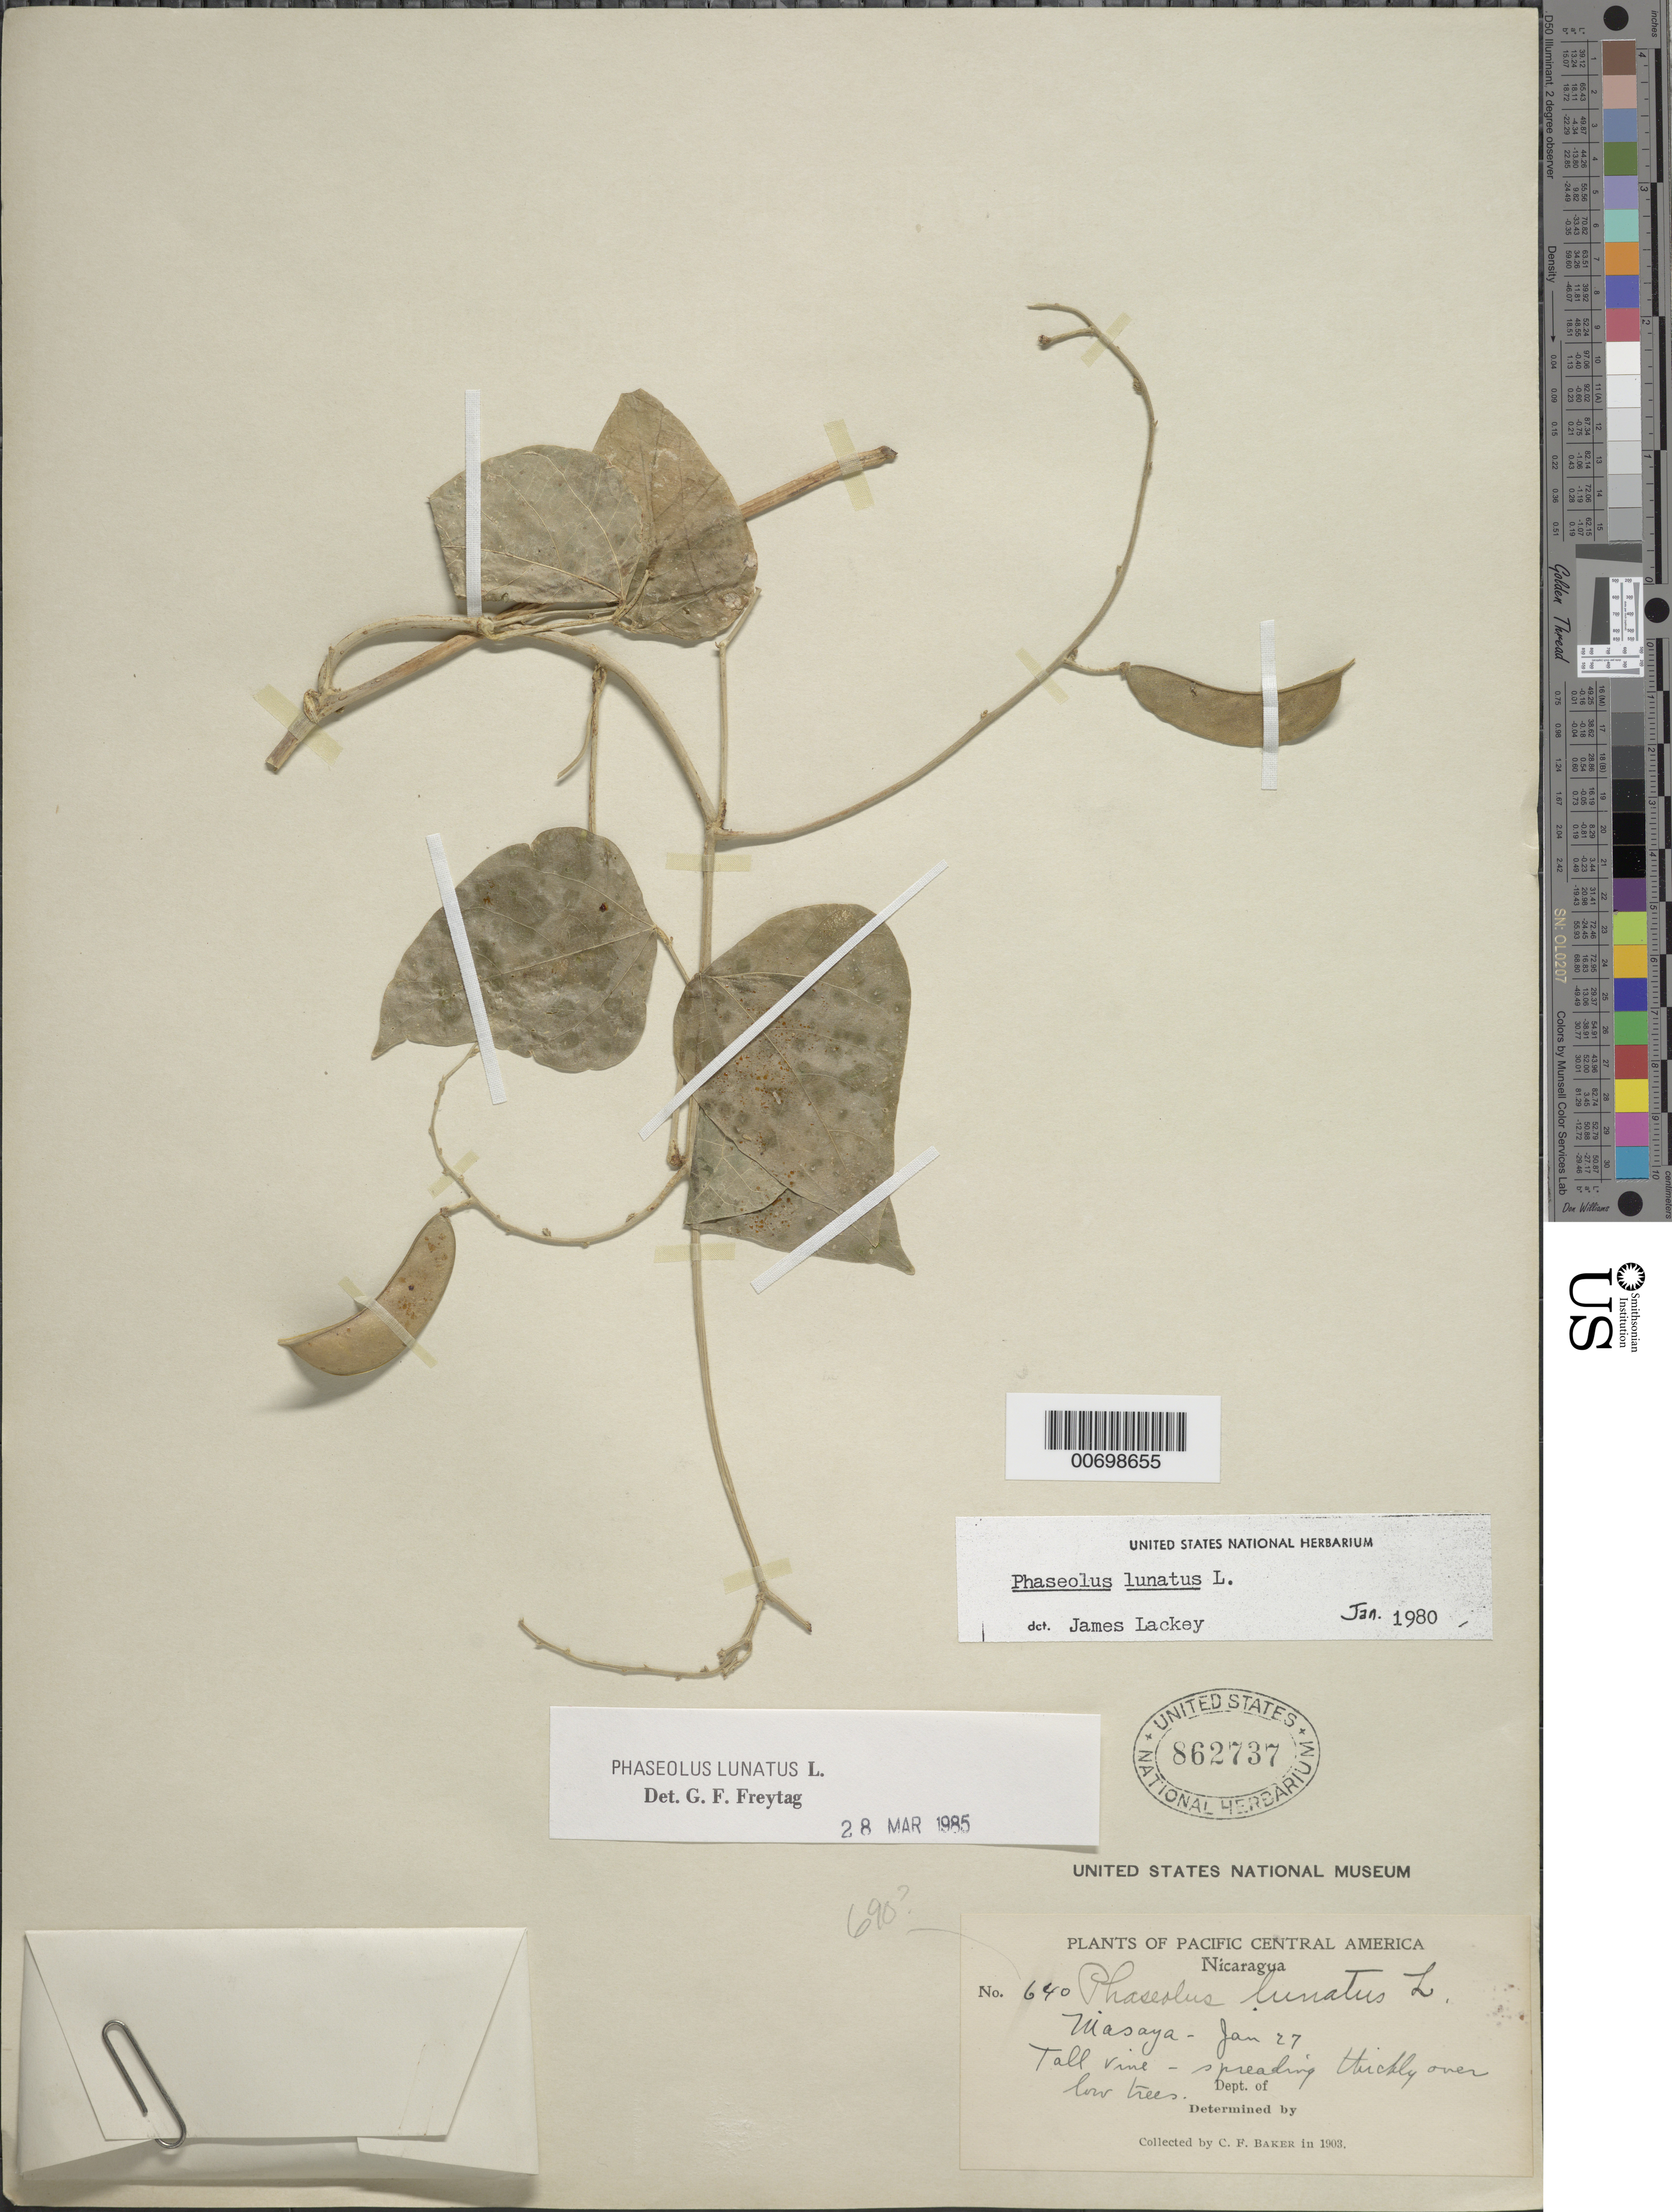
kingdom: Plantae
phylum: Tracheophyta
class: Magnoliopsida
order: Fabales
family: Fabaceae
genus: Phaseolus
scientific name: Phaseolus lunatus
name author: L.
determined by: Freytag, G. F.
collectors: C. F. Baker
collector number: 640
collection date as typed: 27 Jan 1903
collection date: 1903-01-27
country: Guatemala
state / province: Escuintla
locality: Masagua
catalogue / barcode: US 862737